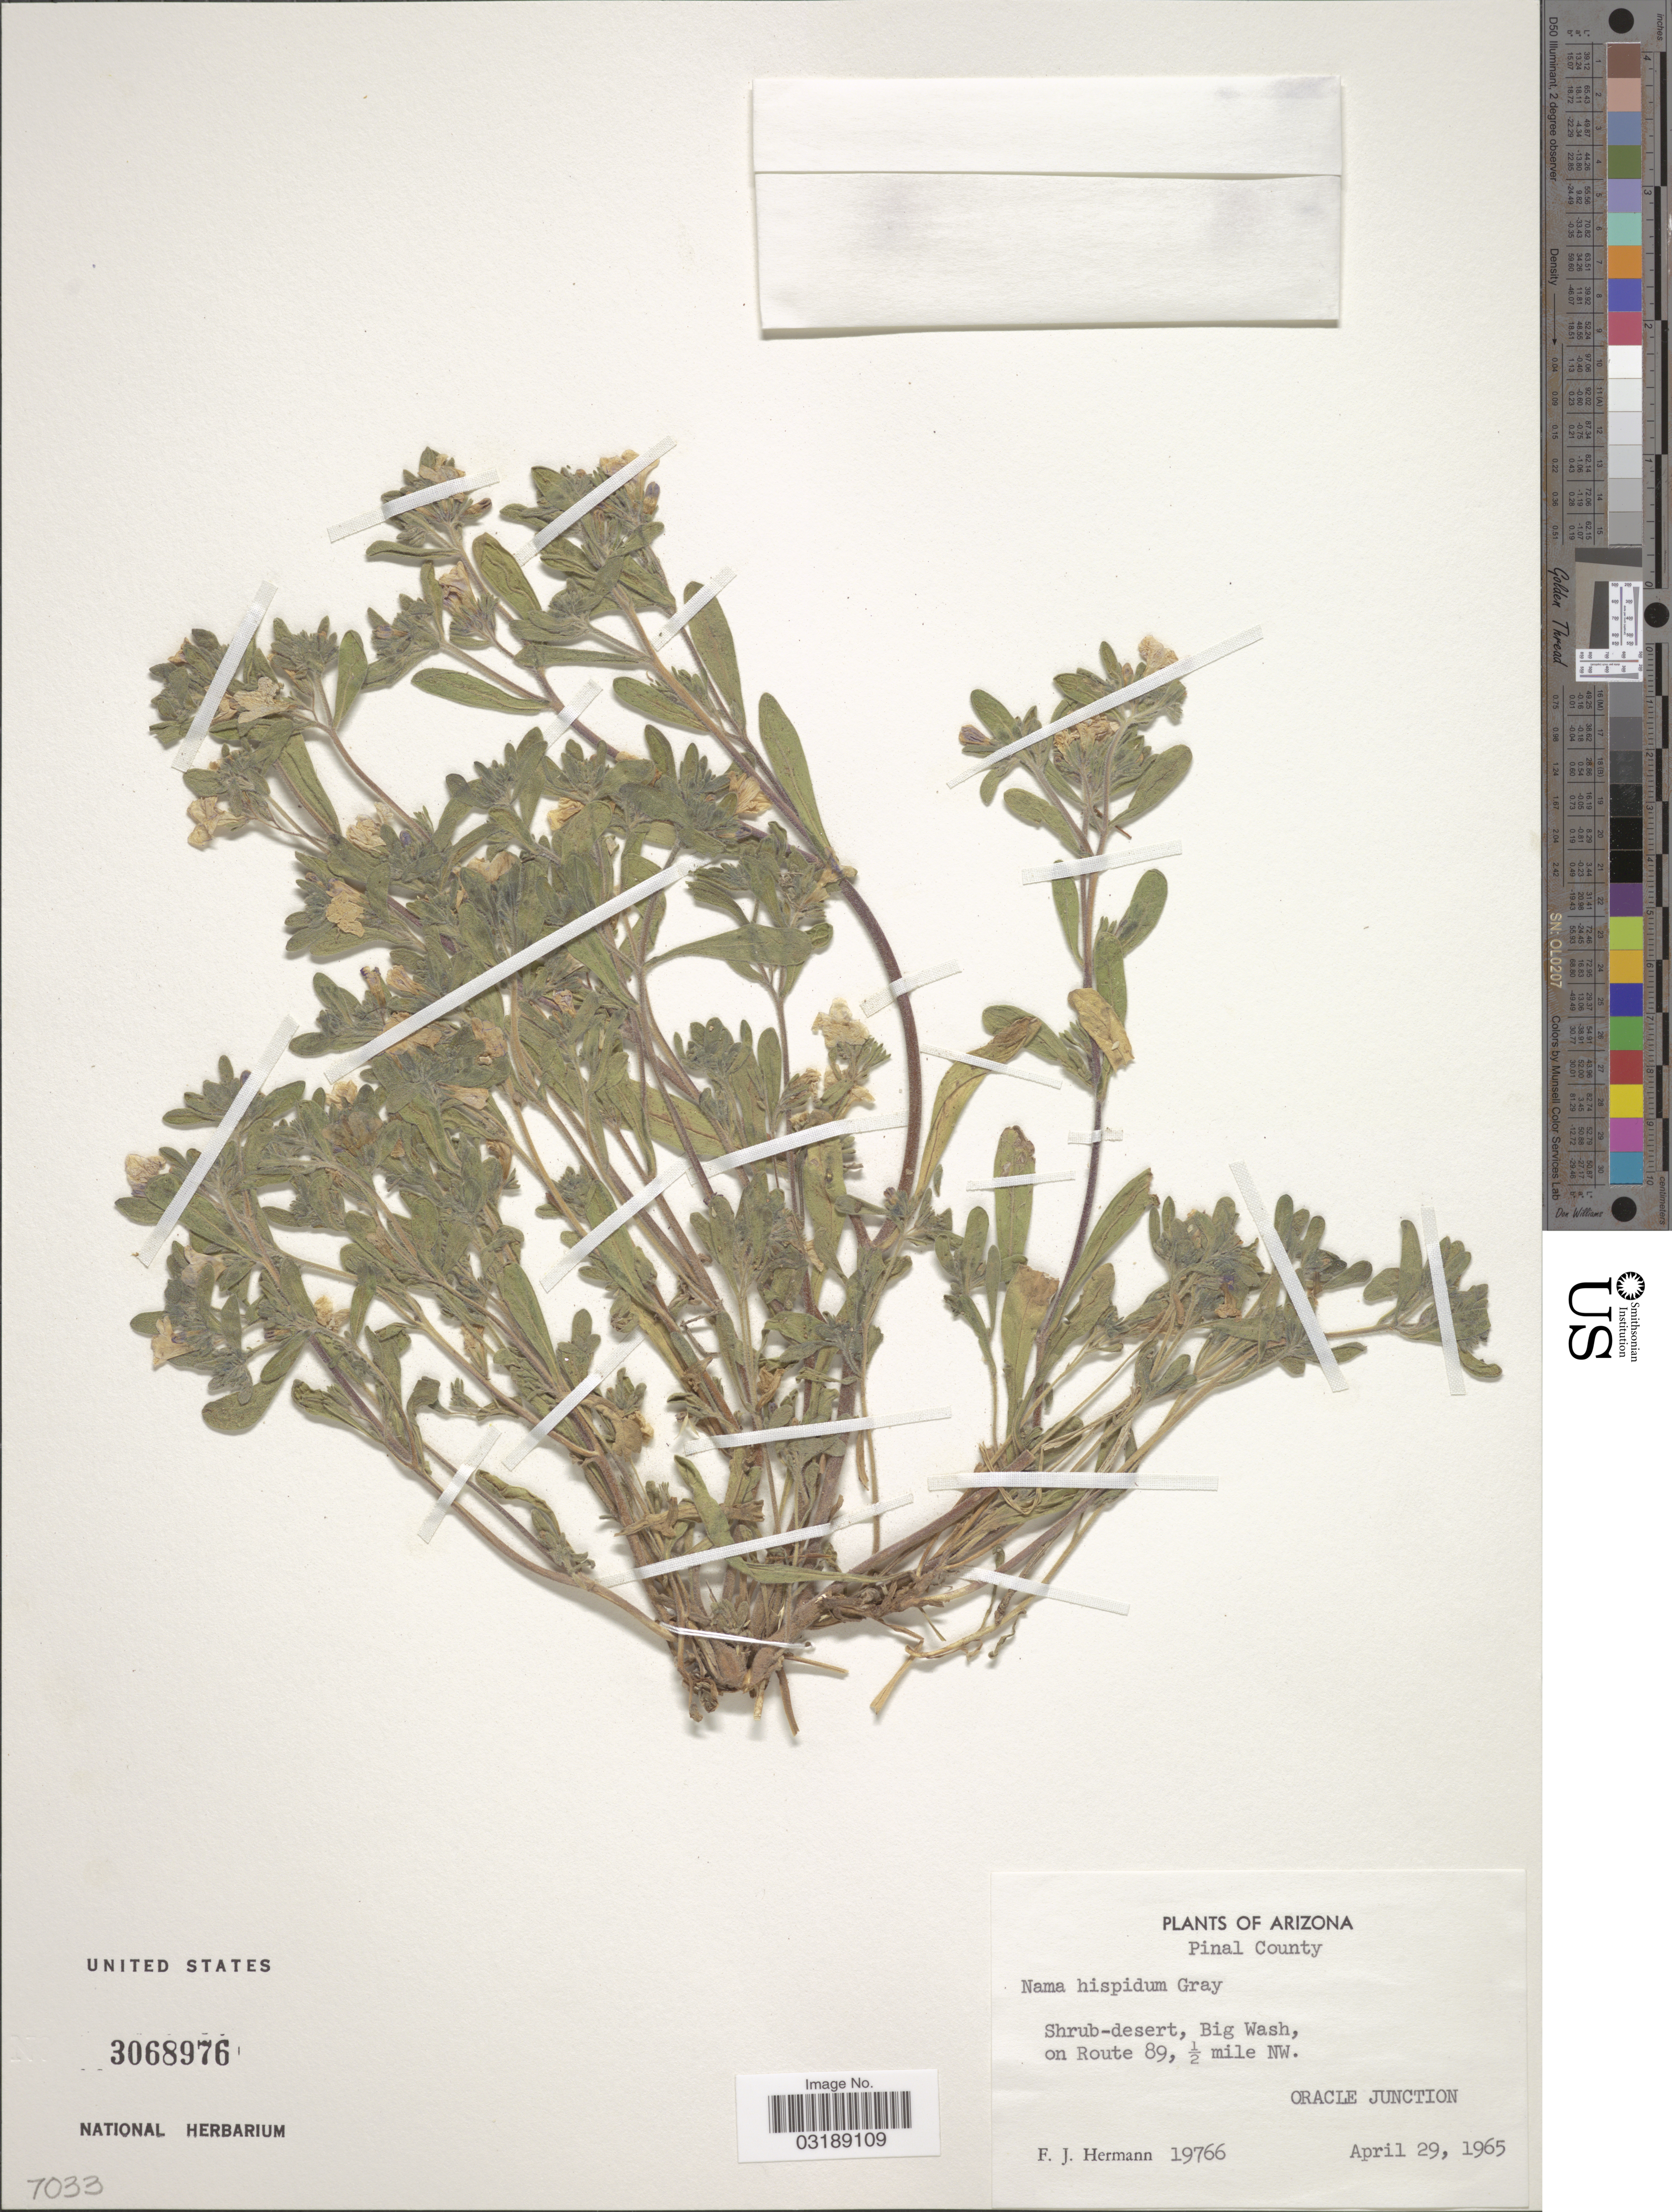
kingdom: Plantae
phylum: Tracheophyta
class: Magnoliopsida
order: Boraginales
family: Namaceae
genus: Nama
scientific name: Nama hispida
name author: A. Gray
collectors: F. J. Hermann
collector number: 19766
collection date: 1965-04-29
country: United States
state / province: Arizona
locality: Pinal County, Big Wash, on Route 89, ½ mile W. Oracle Junction.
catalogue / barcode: US 3068976